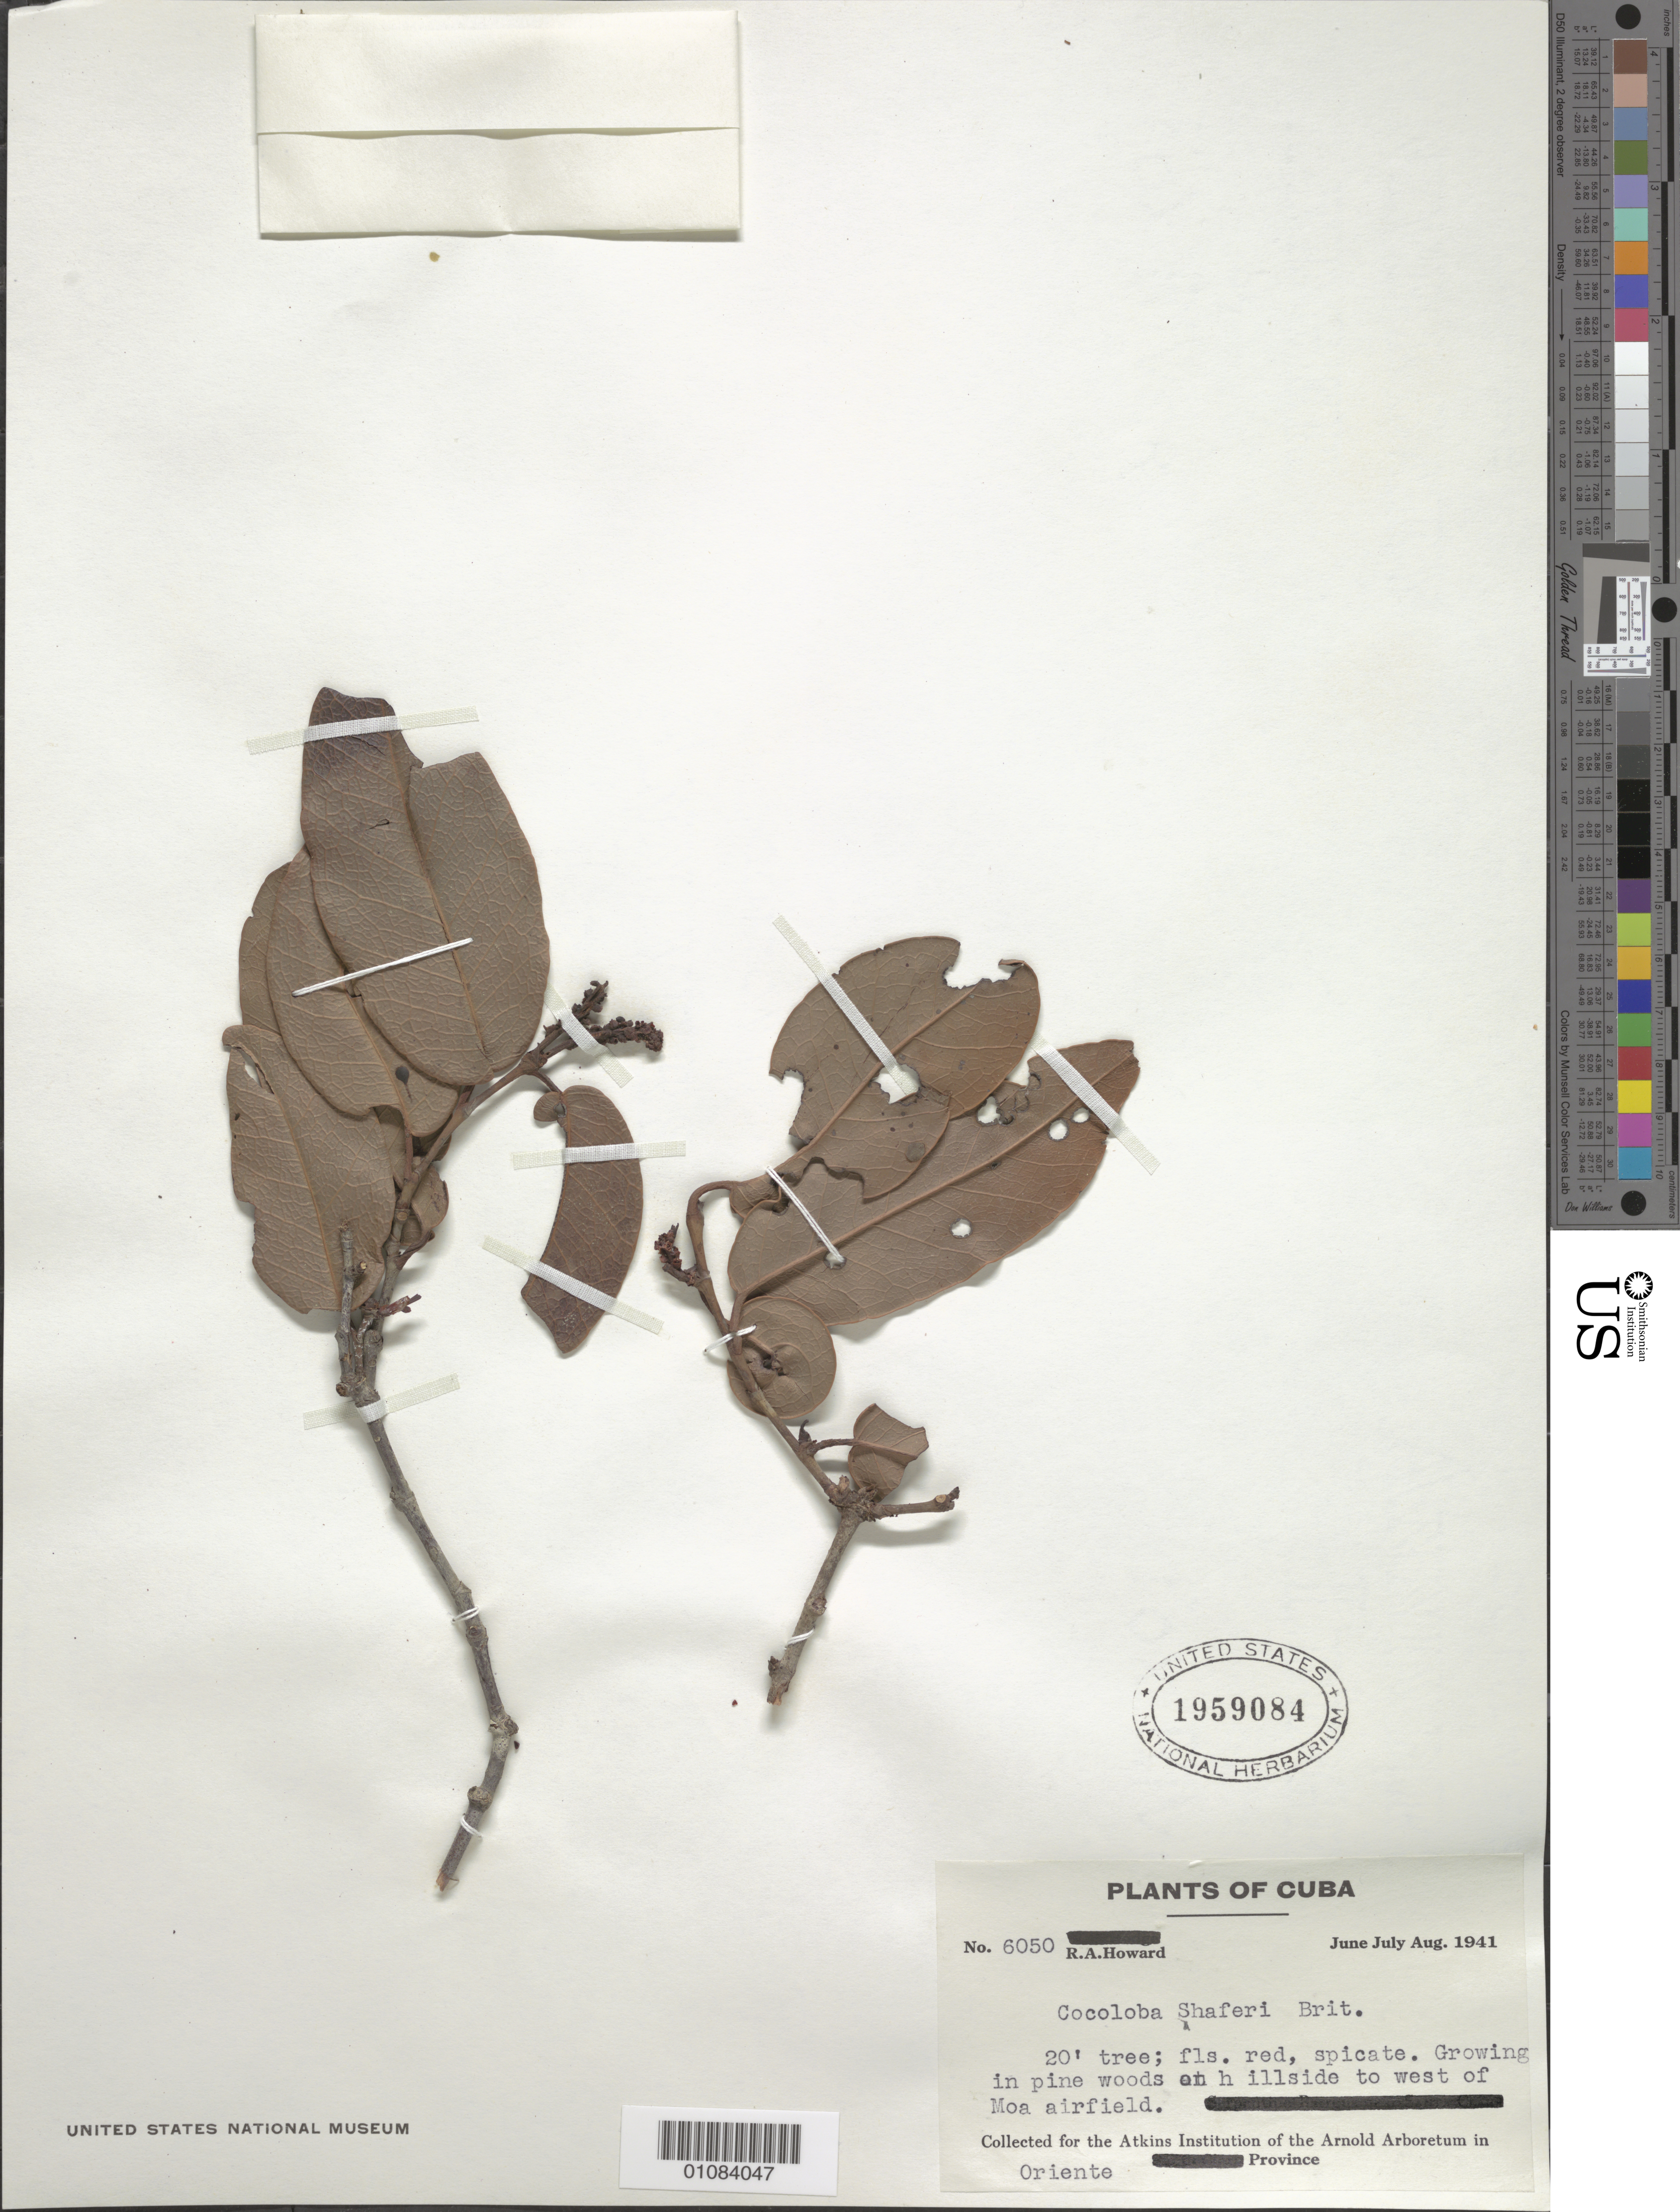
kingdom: Plantae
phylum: Tracheophyta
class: Magnoliopsida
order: Caryophyllales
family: Polygonaceae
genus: Coccoloba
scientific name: Coccoloba shaferi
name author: Britton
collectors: R. A. Howard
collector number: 6050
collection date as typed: Jun 1941 to Aug 1941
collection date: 1941-06/1941-08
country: Cuba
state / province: Holguín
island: Cuba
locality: Oriente West of Moa airfield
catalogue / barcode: US 1959084